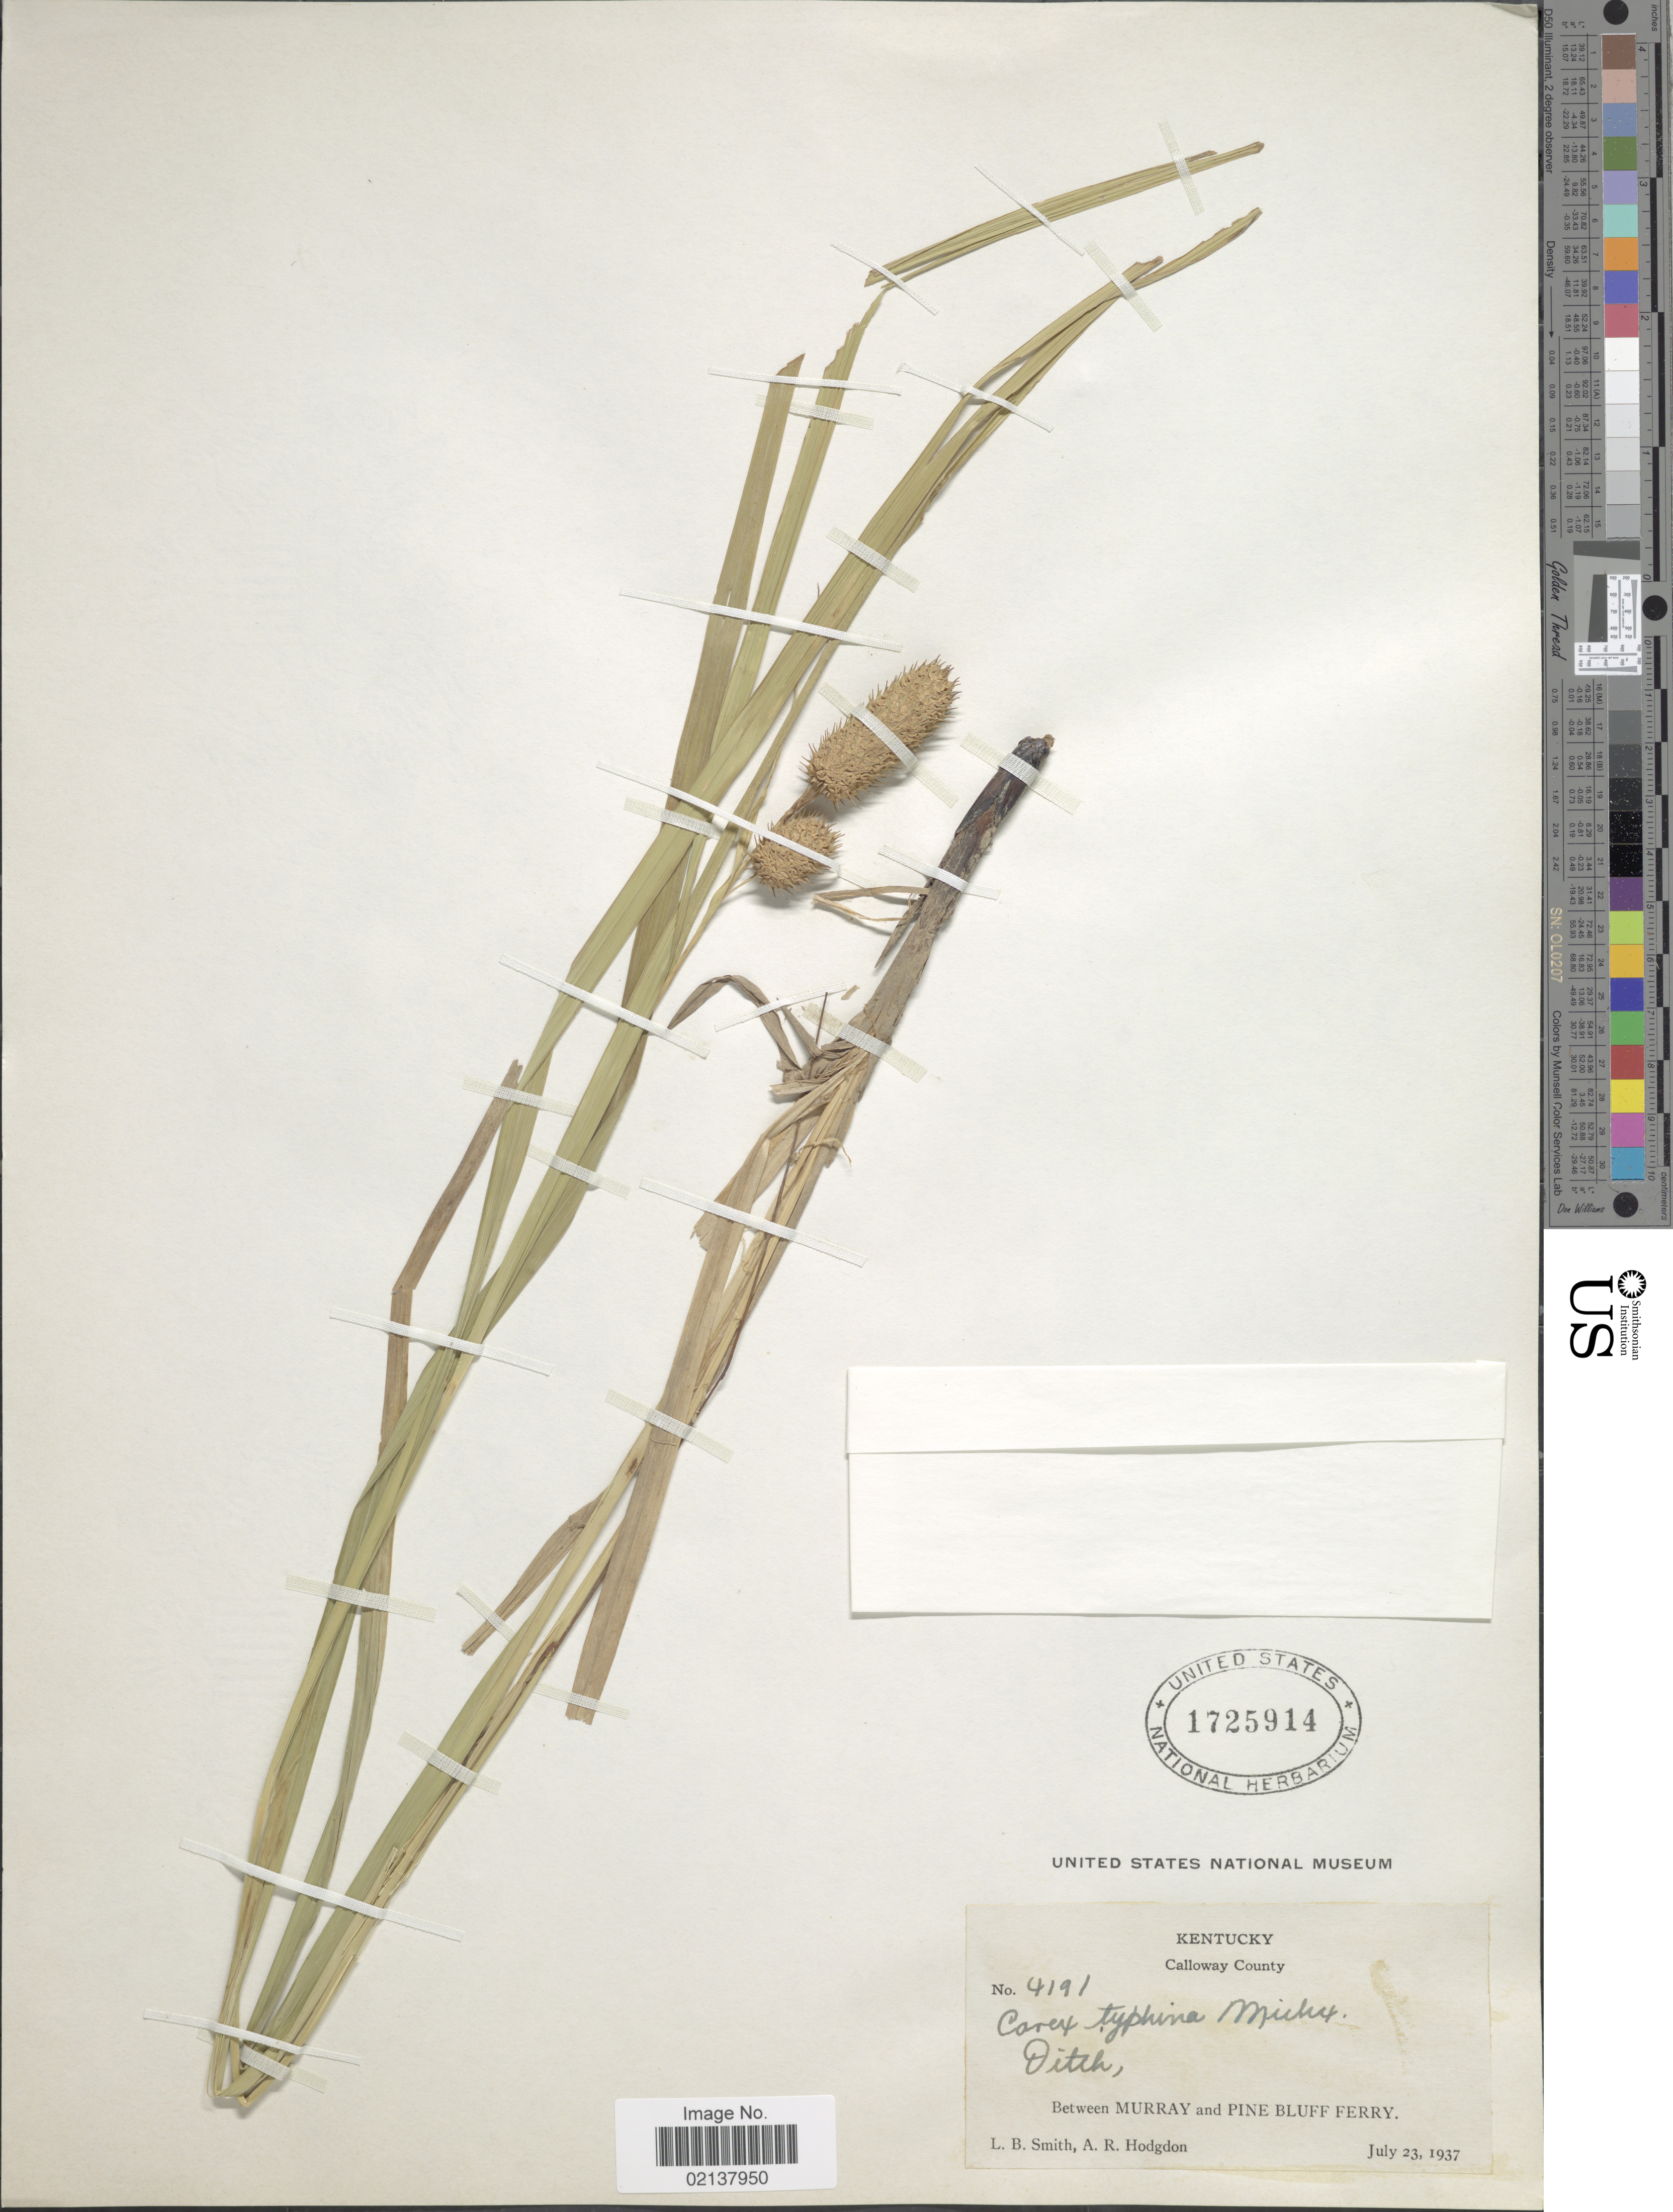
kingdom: Plantae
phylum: Tracheophyta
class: Liliopsida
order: Poales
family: Cyperaceae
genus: Carex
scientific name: Carex typhina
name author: Michx.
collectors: L. Smith & A. Hodgon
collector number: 4191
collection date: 1937-07-23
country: United States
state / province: Kentucky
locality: Kentucky, Calloway County, Between Murray and Pine Bluff Ferry.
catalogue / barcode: US 1725914